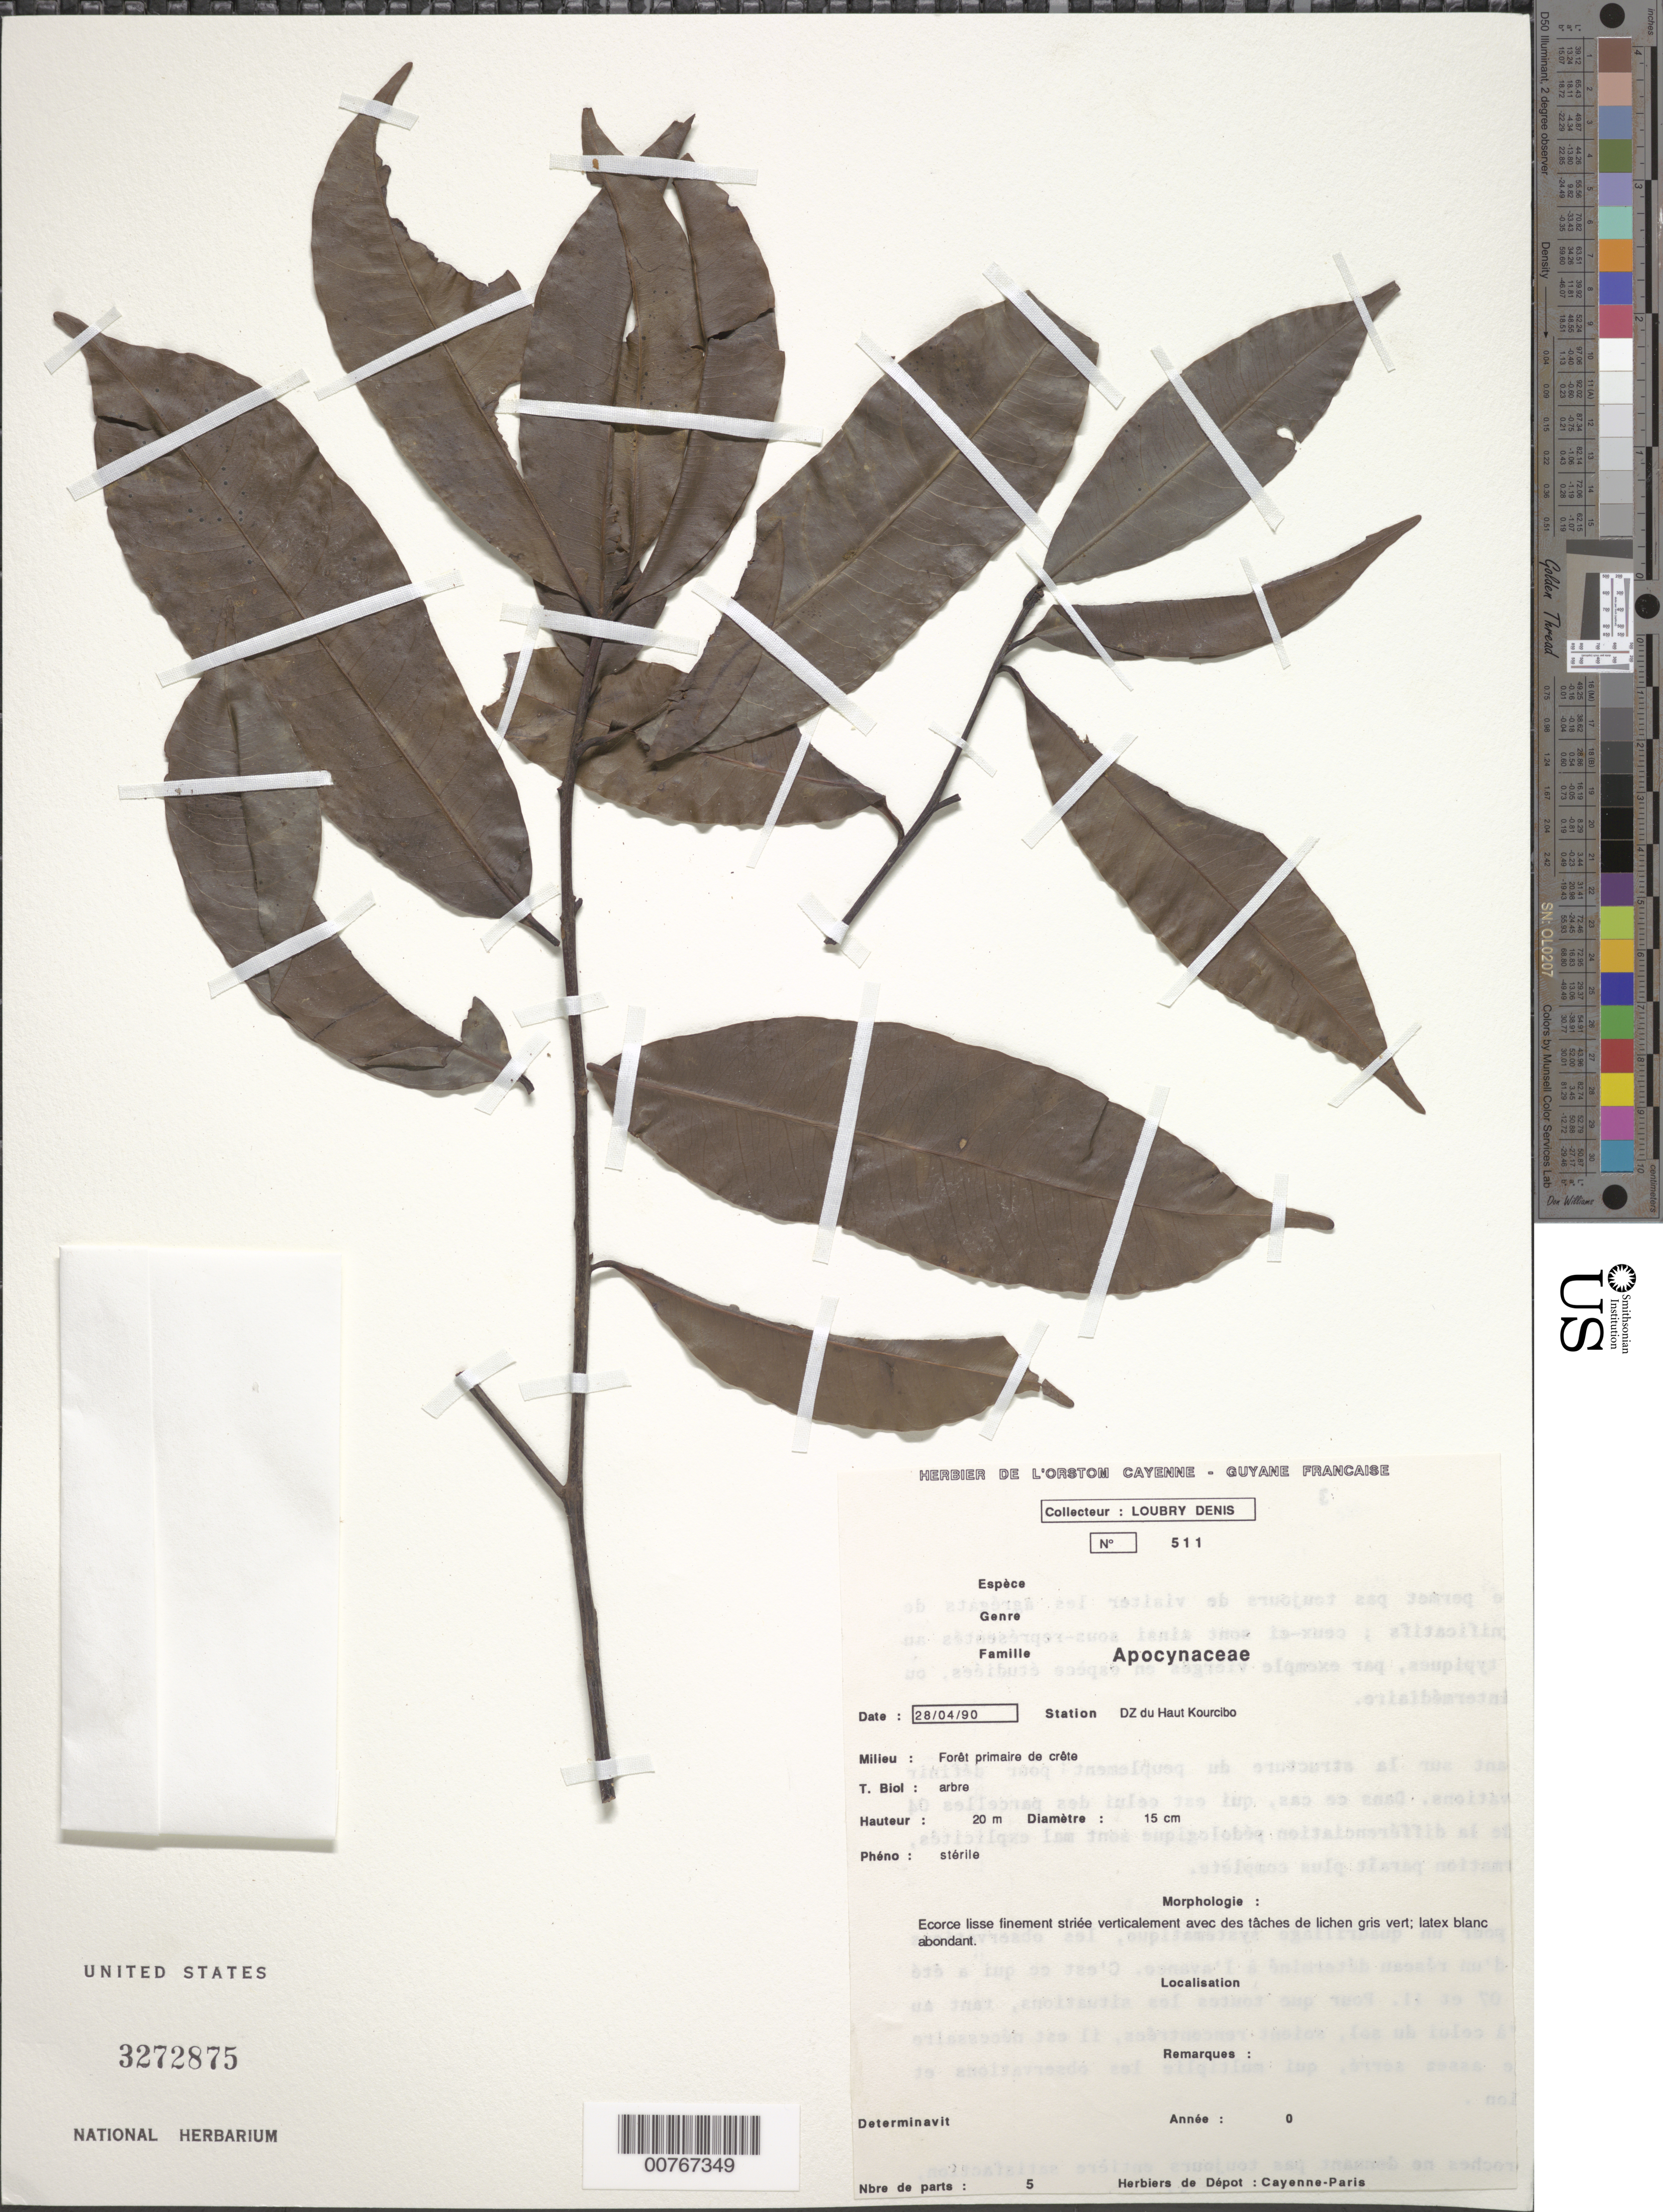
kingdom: Plantae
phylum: Tracheophyta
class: Magnoliopsida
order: Gentianales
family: Apocynaceae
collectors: D. Loubry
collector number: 511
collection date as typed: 28-Apr-90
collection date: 1990-04-28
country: French Guiana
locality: DZ du Haut Kourcibo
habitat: Primary forest on ridge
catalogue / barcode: US 3272875